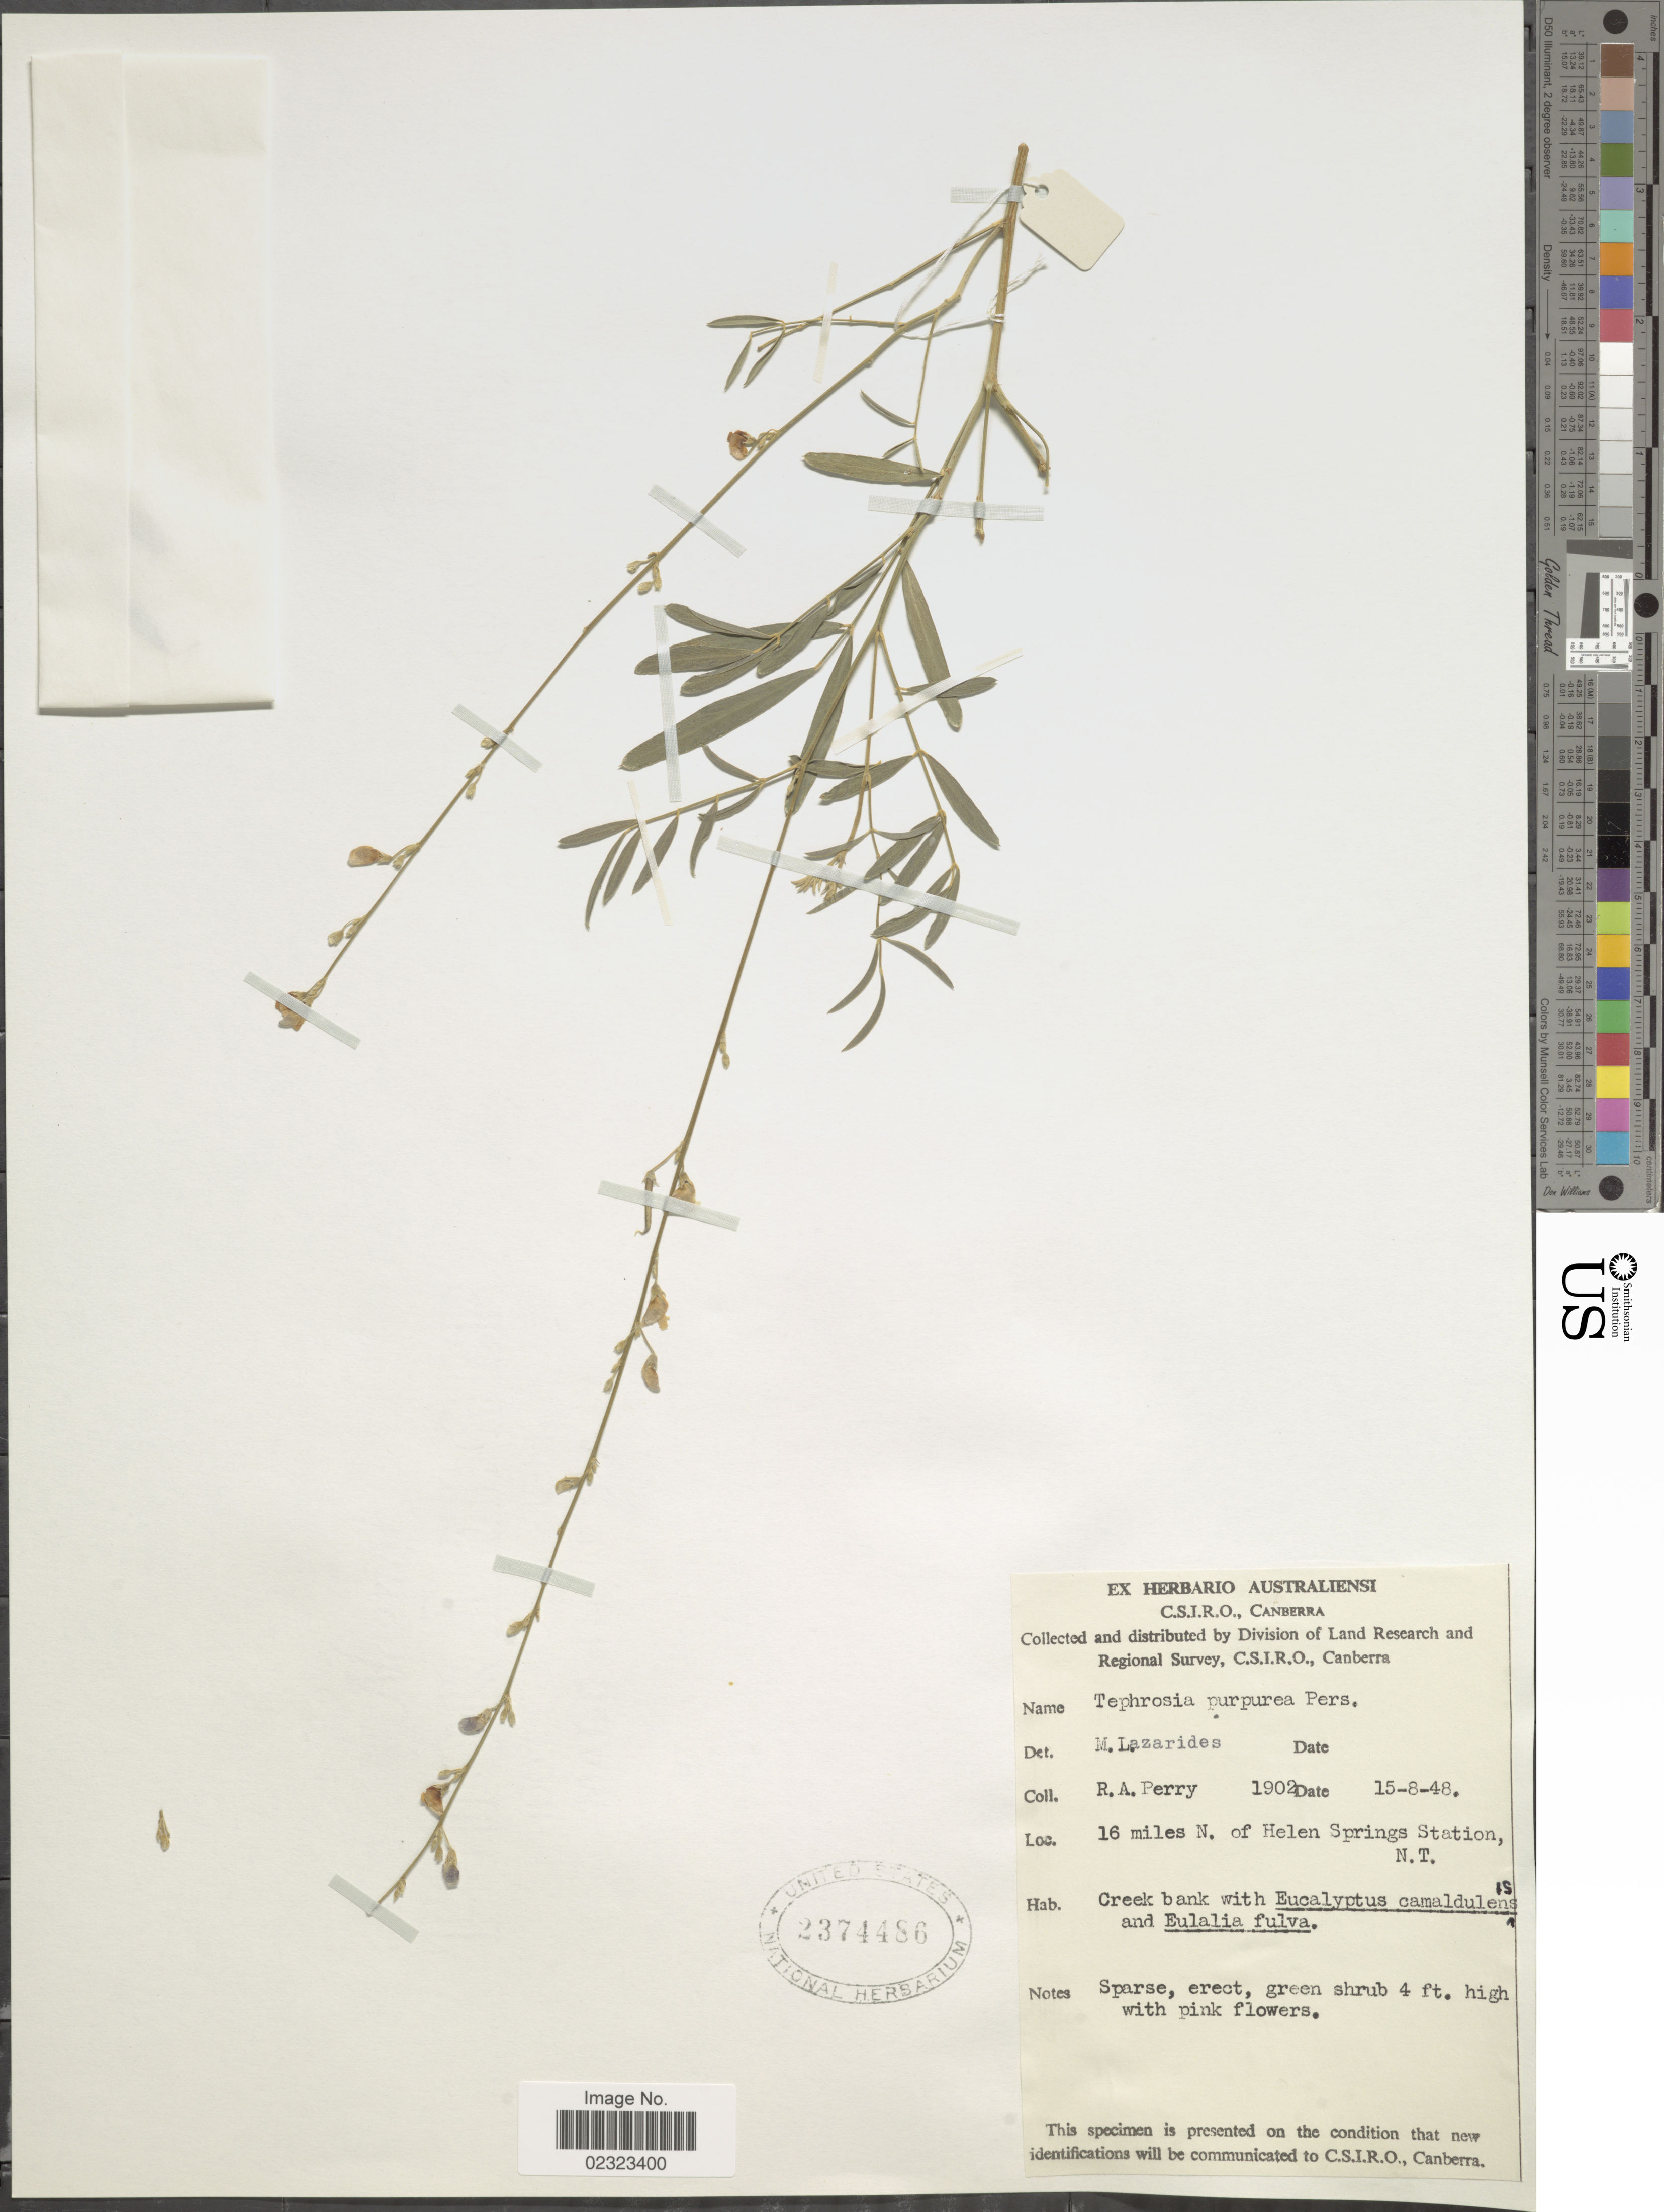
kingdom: Plantae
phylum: Tracheophyta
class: Magnoliopsida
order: Fabales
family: Fabaceae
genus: Tephrosia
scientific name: Tephrosia purpurea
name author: (L.) Pers.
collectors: Perry, R. A.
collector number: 1902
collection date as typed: Transcribed d/m/y: 15/8/48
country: Australia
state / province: Northern Territory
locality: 16 miles N. of Helen Springs Station, creek bank.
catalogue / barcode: US 2374486